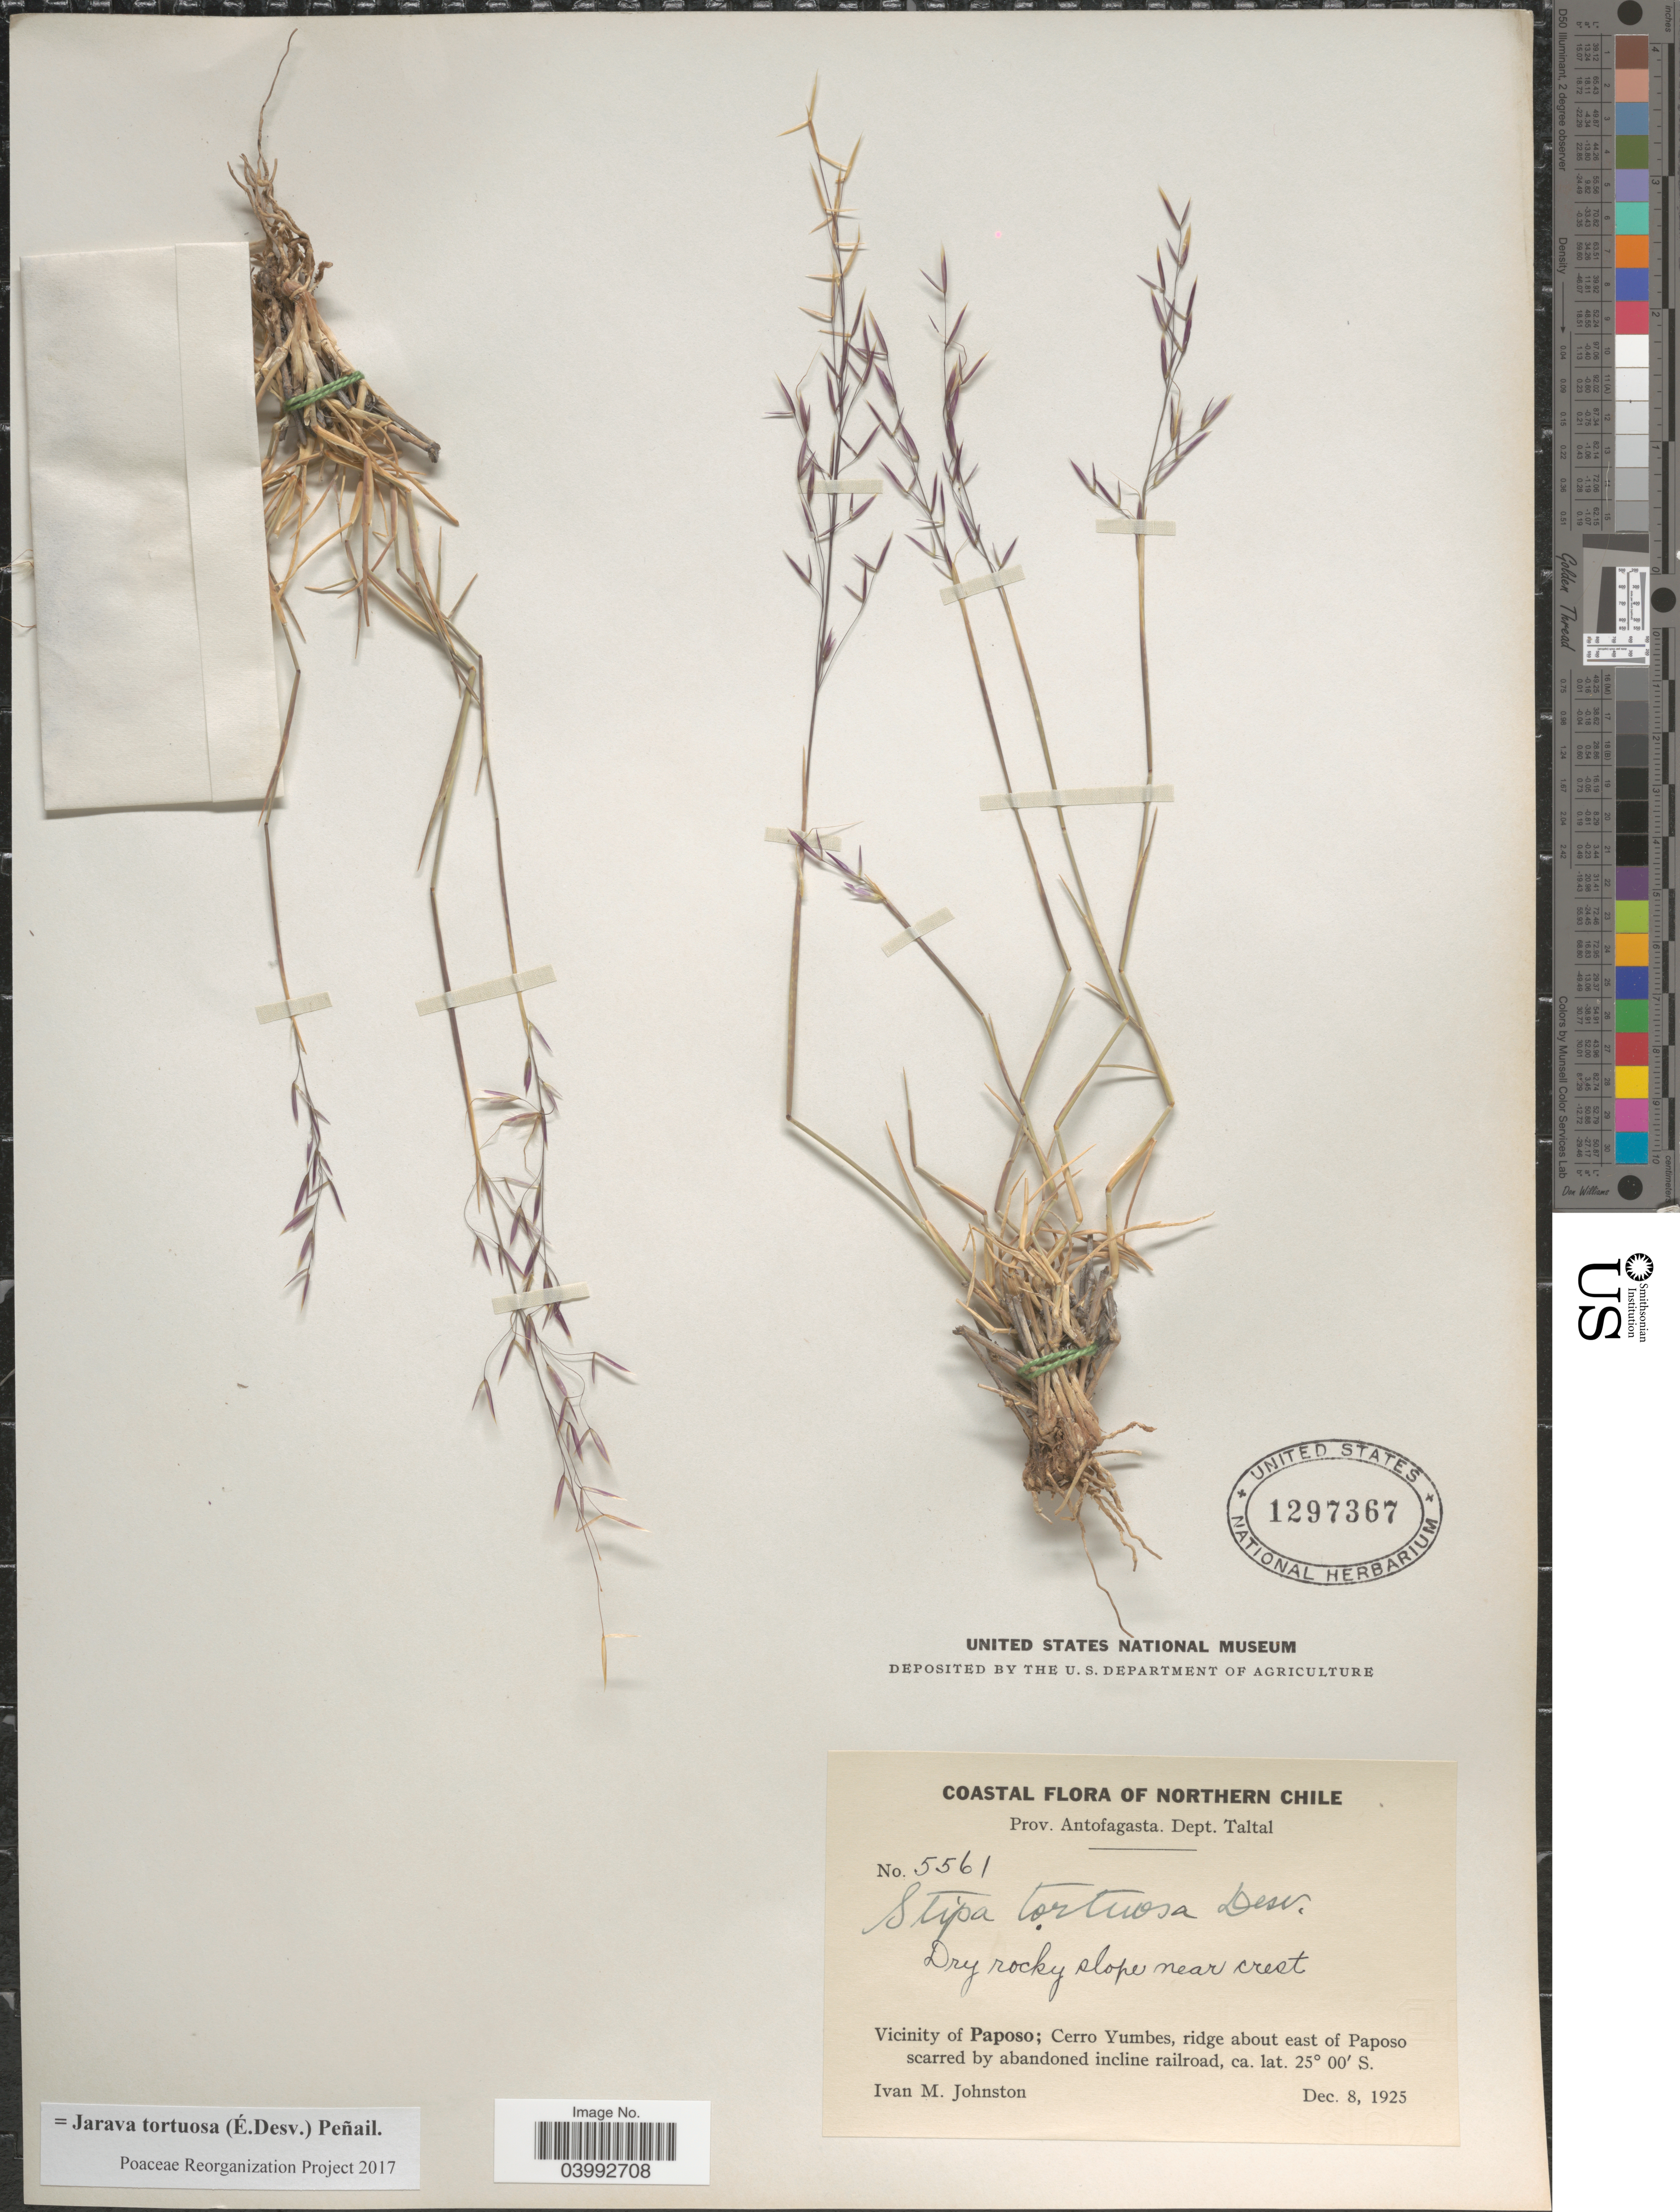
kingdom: Plantae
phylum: Tracheophyta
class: Liliopsida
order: Poales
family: Poaceae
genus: Jarava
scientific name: Jarava tortuosa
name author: (É. Desv.) Peñail.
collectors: I.M. Johnston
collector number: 5561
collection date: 1925-12-08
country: Chile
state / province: Antofagasta (II)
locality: Coastal of Northern Chile. Prov. Antofagasta. Dept. Taltal. Vicinity of Paposo; Cerro Yumbes, ridge about east of Paposo scarred by abandoned incline railroad.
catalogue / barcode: US 1297367